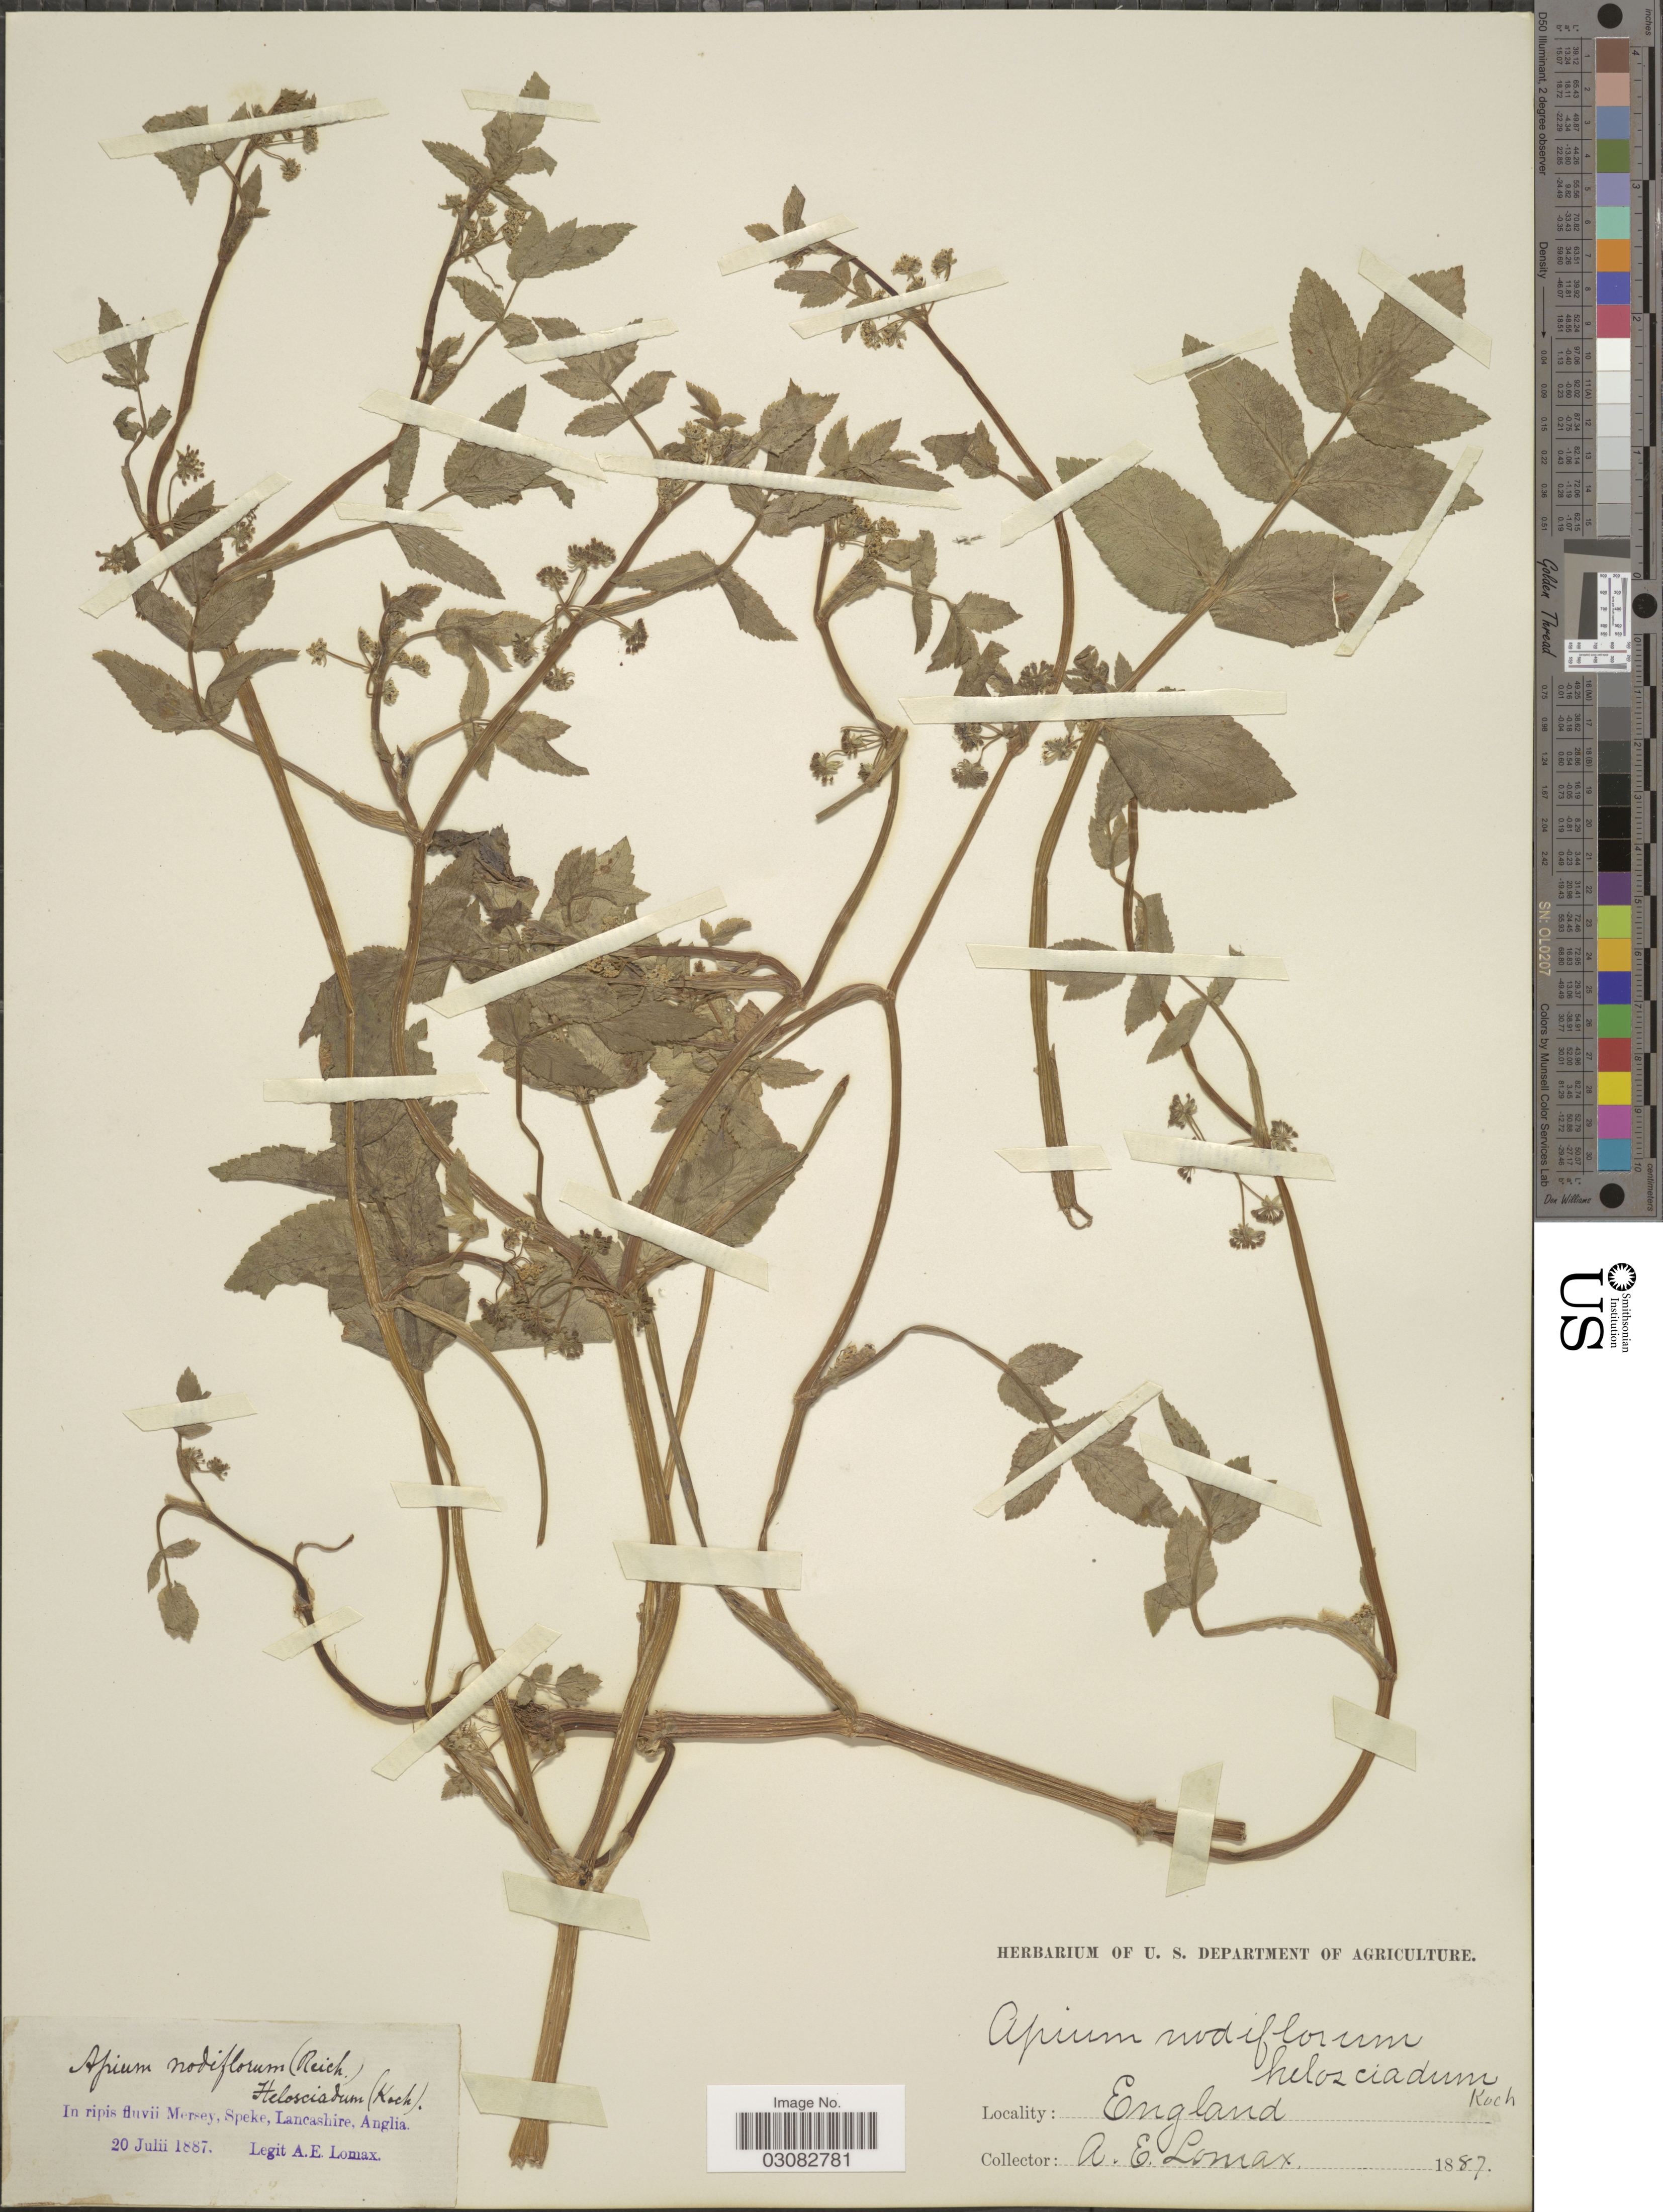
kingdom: Plantae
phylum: Tracheophyta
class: Magnoliopsida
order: Apiales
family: Apiaceae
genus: Apium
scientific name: Apium nodiflorum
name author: (L.) Lag.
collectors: A. Lomax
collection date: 1887-07-20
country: United Kingdom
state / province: England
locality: In ripis fluvii Mersey, Speke, Lancashire, Anglia.